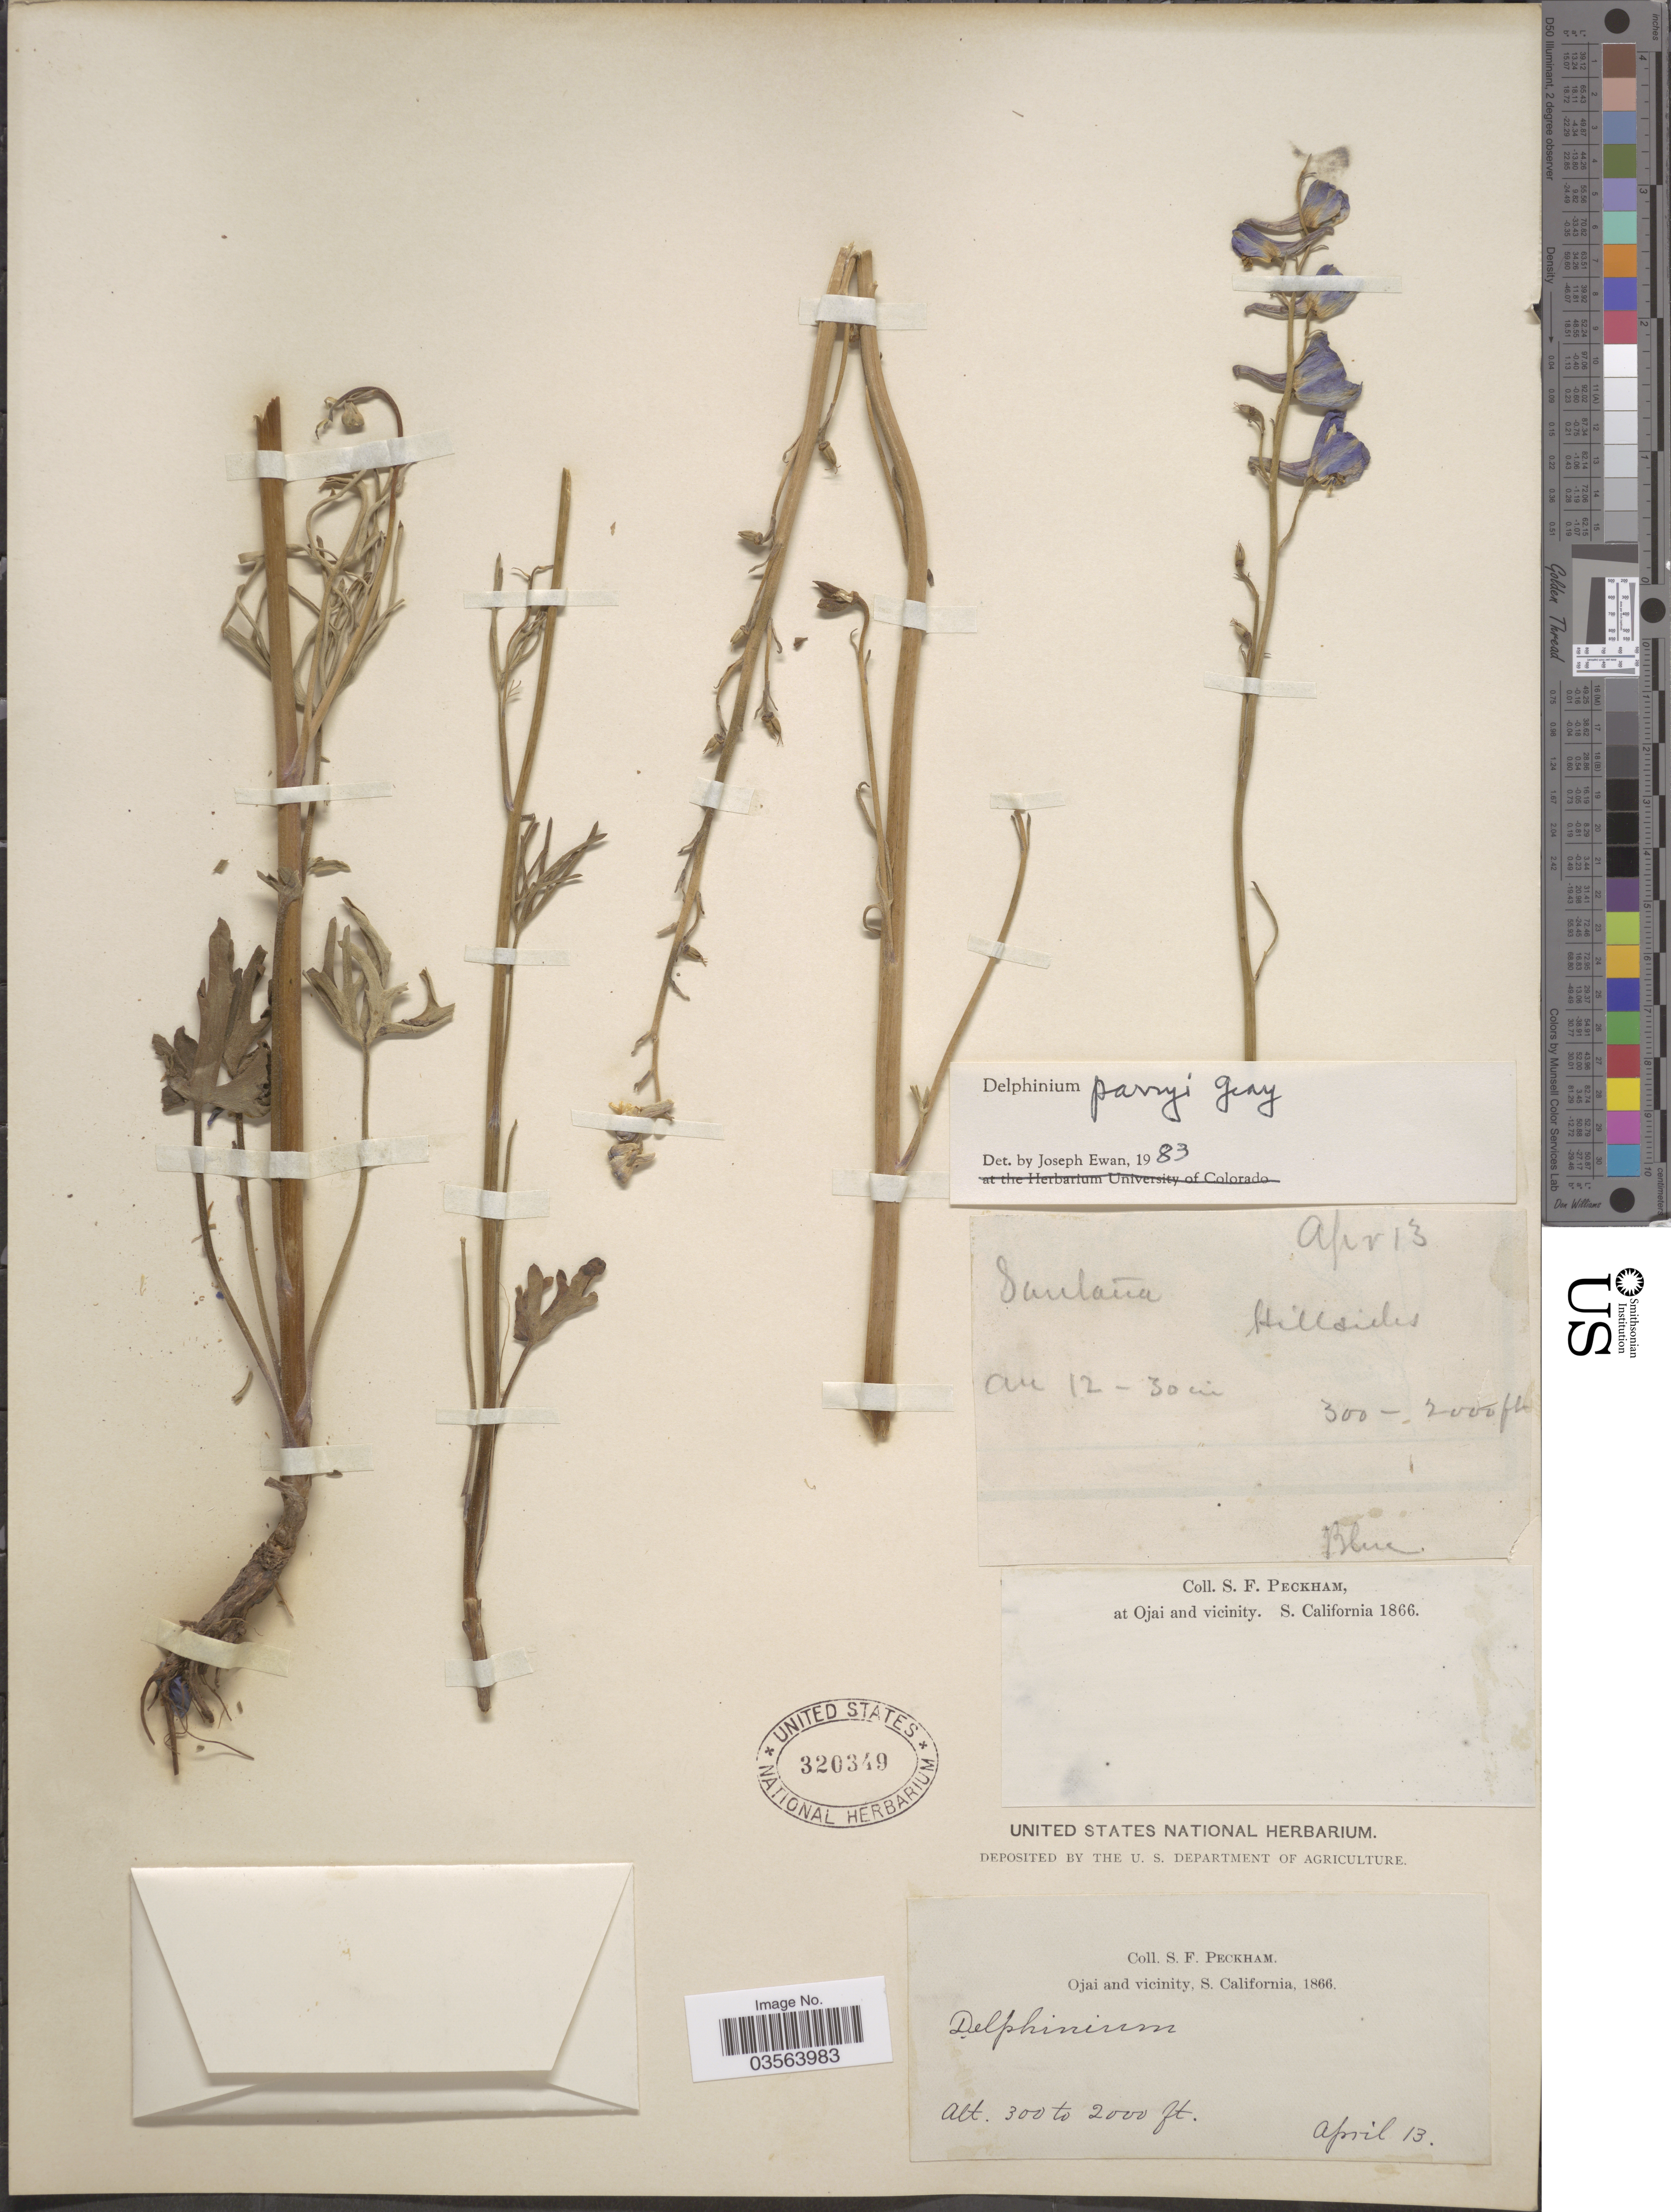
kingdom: Plantae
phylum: Tracheophyta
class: Magnoliopsida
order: Ranunculales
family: Ranunculaceae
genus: Delphinium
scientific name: Delphinium parryi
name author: A. Gray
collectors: S. Peckham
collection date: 1866-04-13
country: United States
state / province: California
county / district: Ventura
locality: Ojai and vicinity, S. California.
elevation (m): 91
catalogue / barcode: US 320349